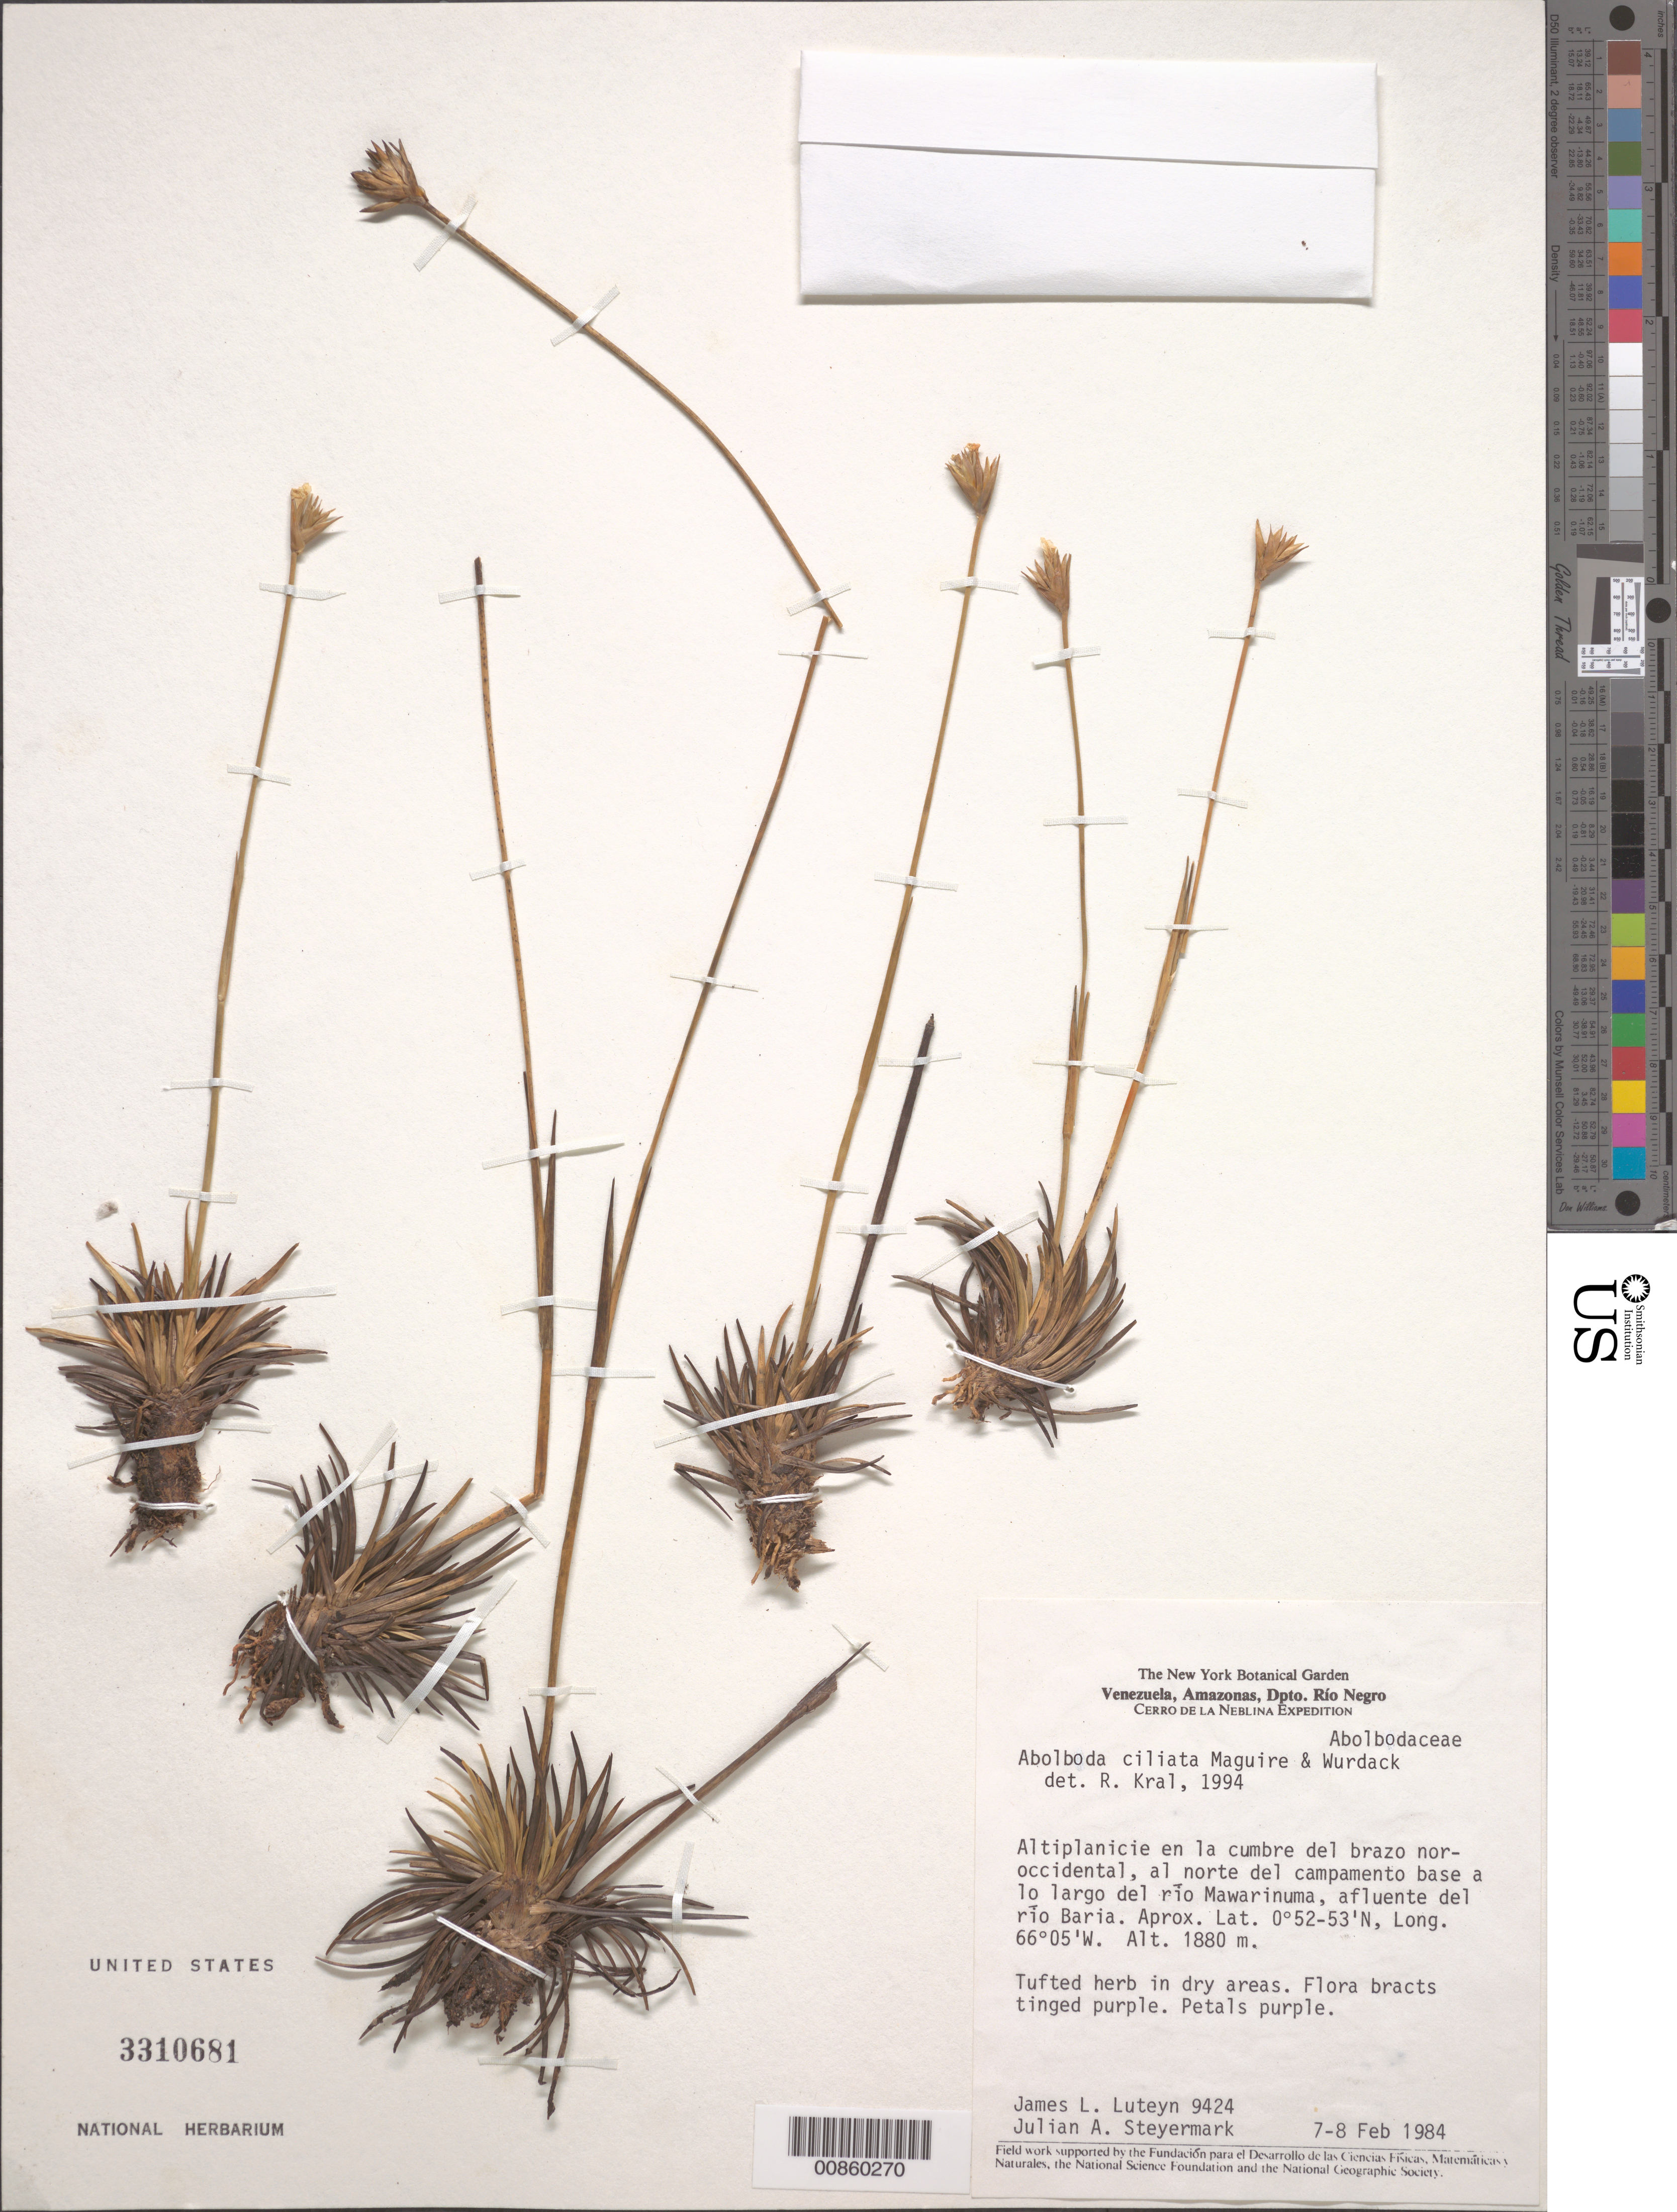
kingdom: Plantae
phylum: Tracheophyta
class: Liliopsida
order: Poales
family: Xyridaceae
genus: Abolboda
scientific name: Abolboda ciliata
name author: Maguire & Wurdack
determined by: Kral, Robert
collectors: J. L. Luteyn & J. Steyermark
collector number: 9424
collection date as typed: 7-Feb-84 to 8-Feb-84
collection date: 1984-02-07/1984-02-08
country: Venezuela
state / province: Amazonas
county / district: Río Negro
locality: Río Mawarinuma, afluente del Río Baria, en la cumbre del brazo noroccidental, al norte del campamento base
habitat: Dry areas.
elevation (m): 1880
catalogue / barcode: US 3310681